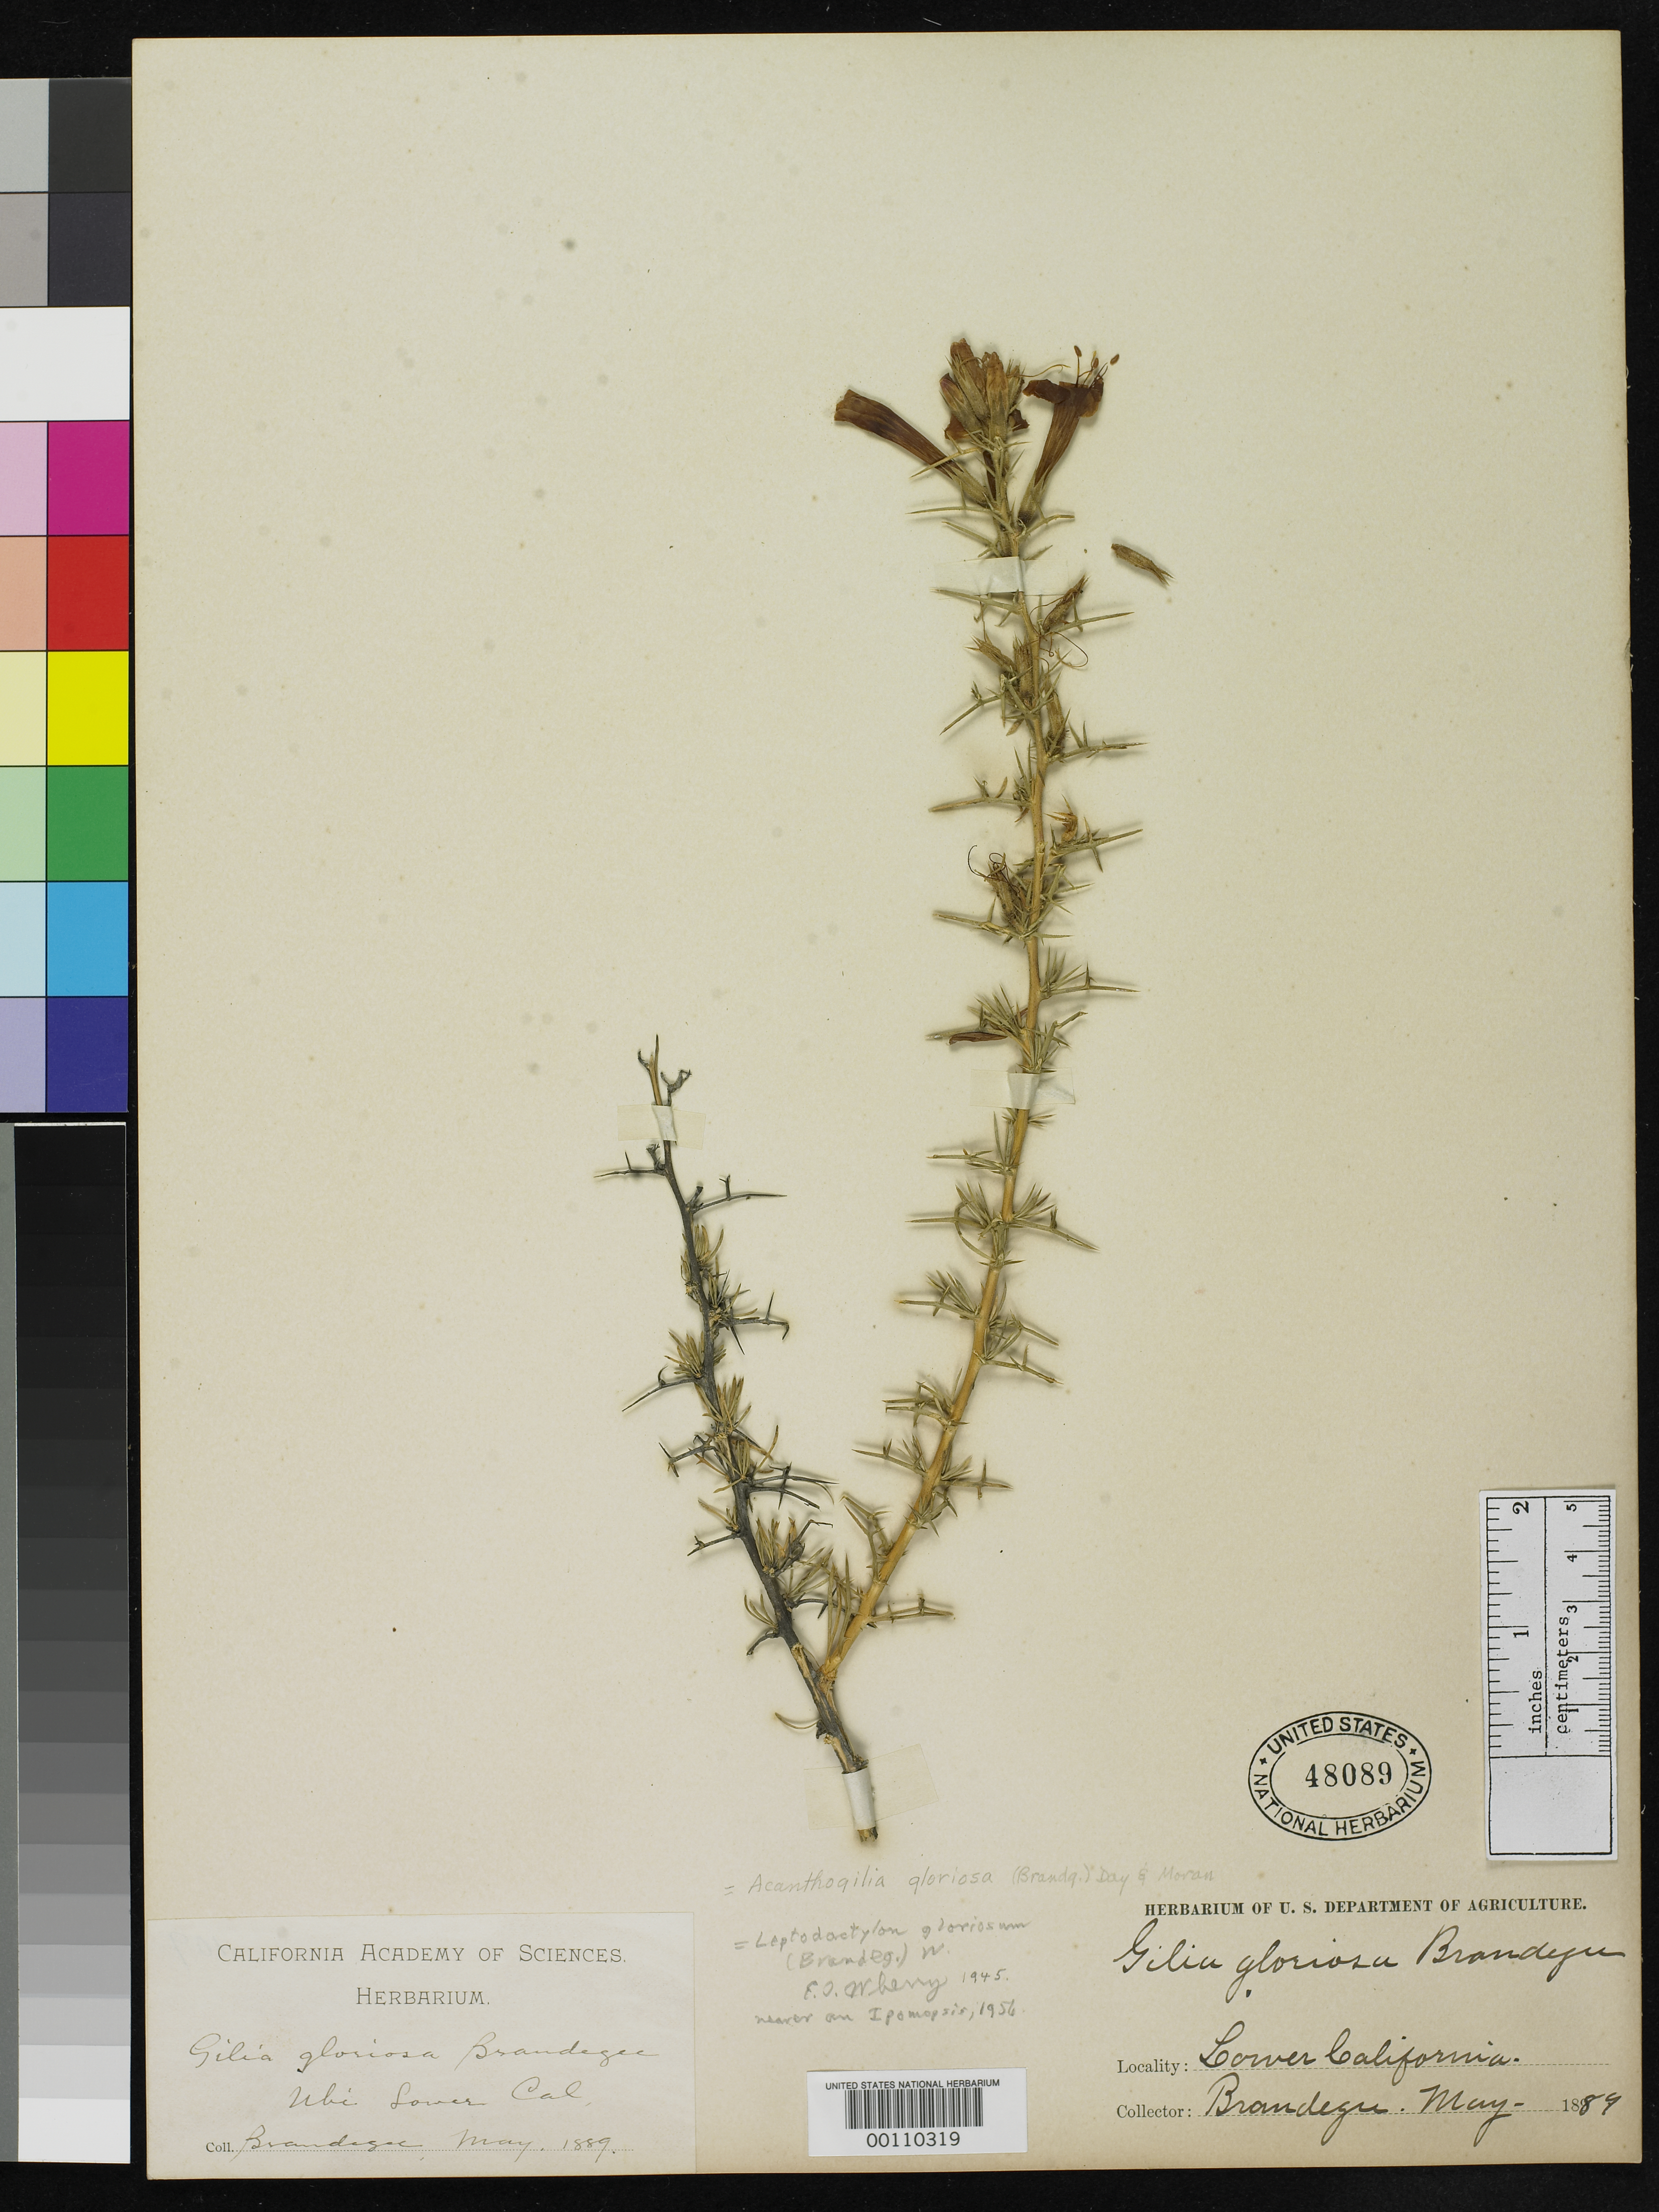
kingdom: Plantae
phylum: Tracheophyta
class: Magnoliopsida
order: Ericales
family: Polemoniaceae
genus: Gilia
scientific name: Gilia gloriosa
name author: Brandegee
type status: Type Collection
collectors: T. S. Brandegee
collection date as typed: May 1889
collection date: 1889-05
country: Mexico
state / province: Baja California Norte / Baja California Sur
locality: Ubi.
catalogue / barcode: US 48089